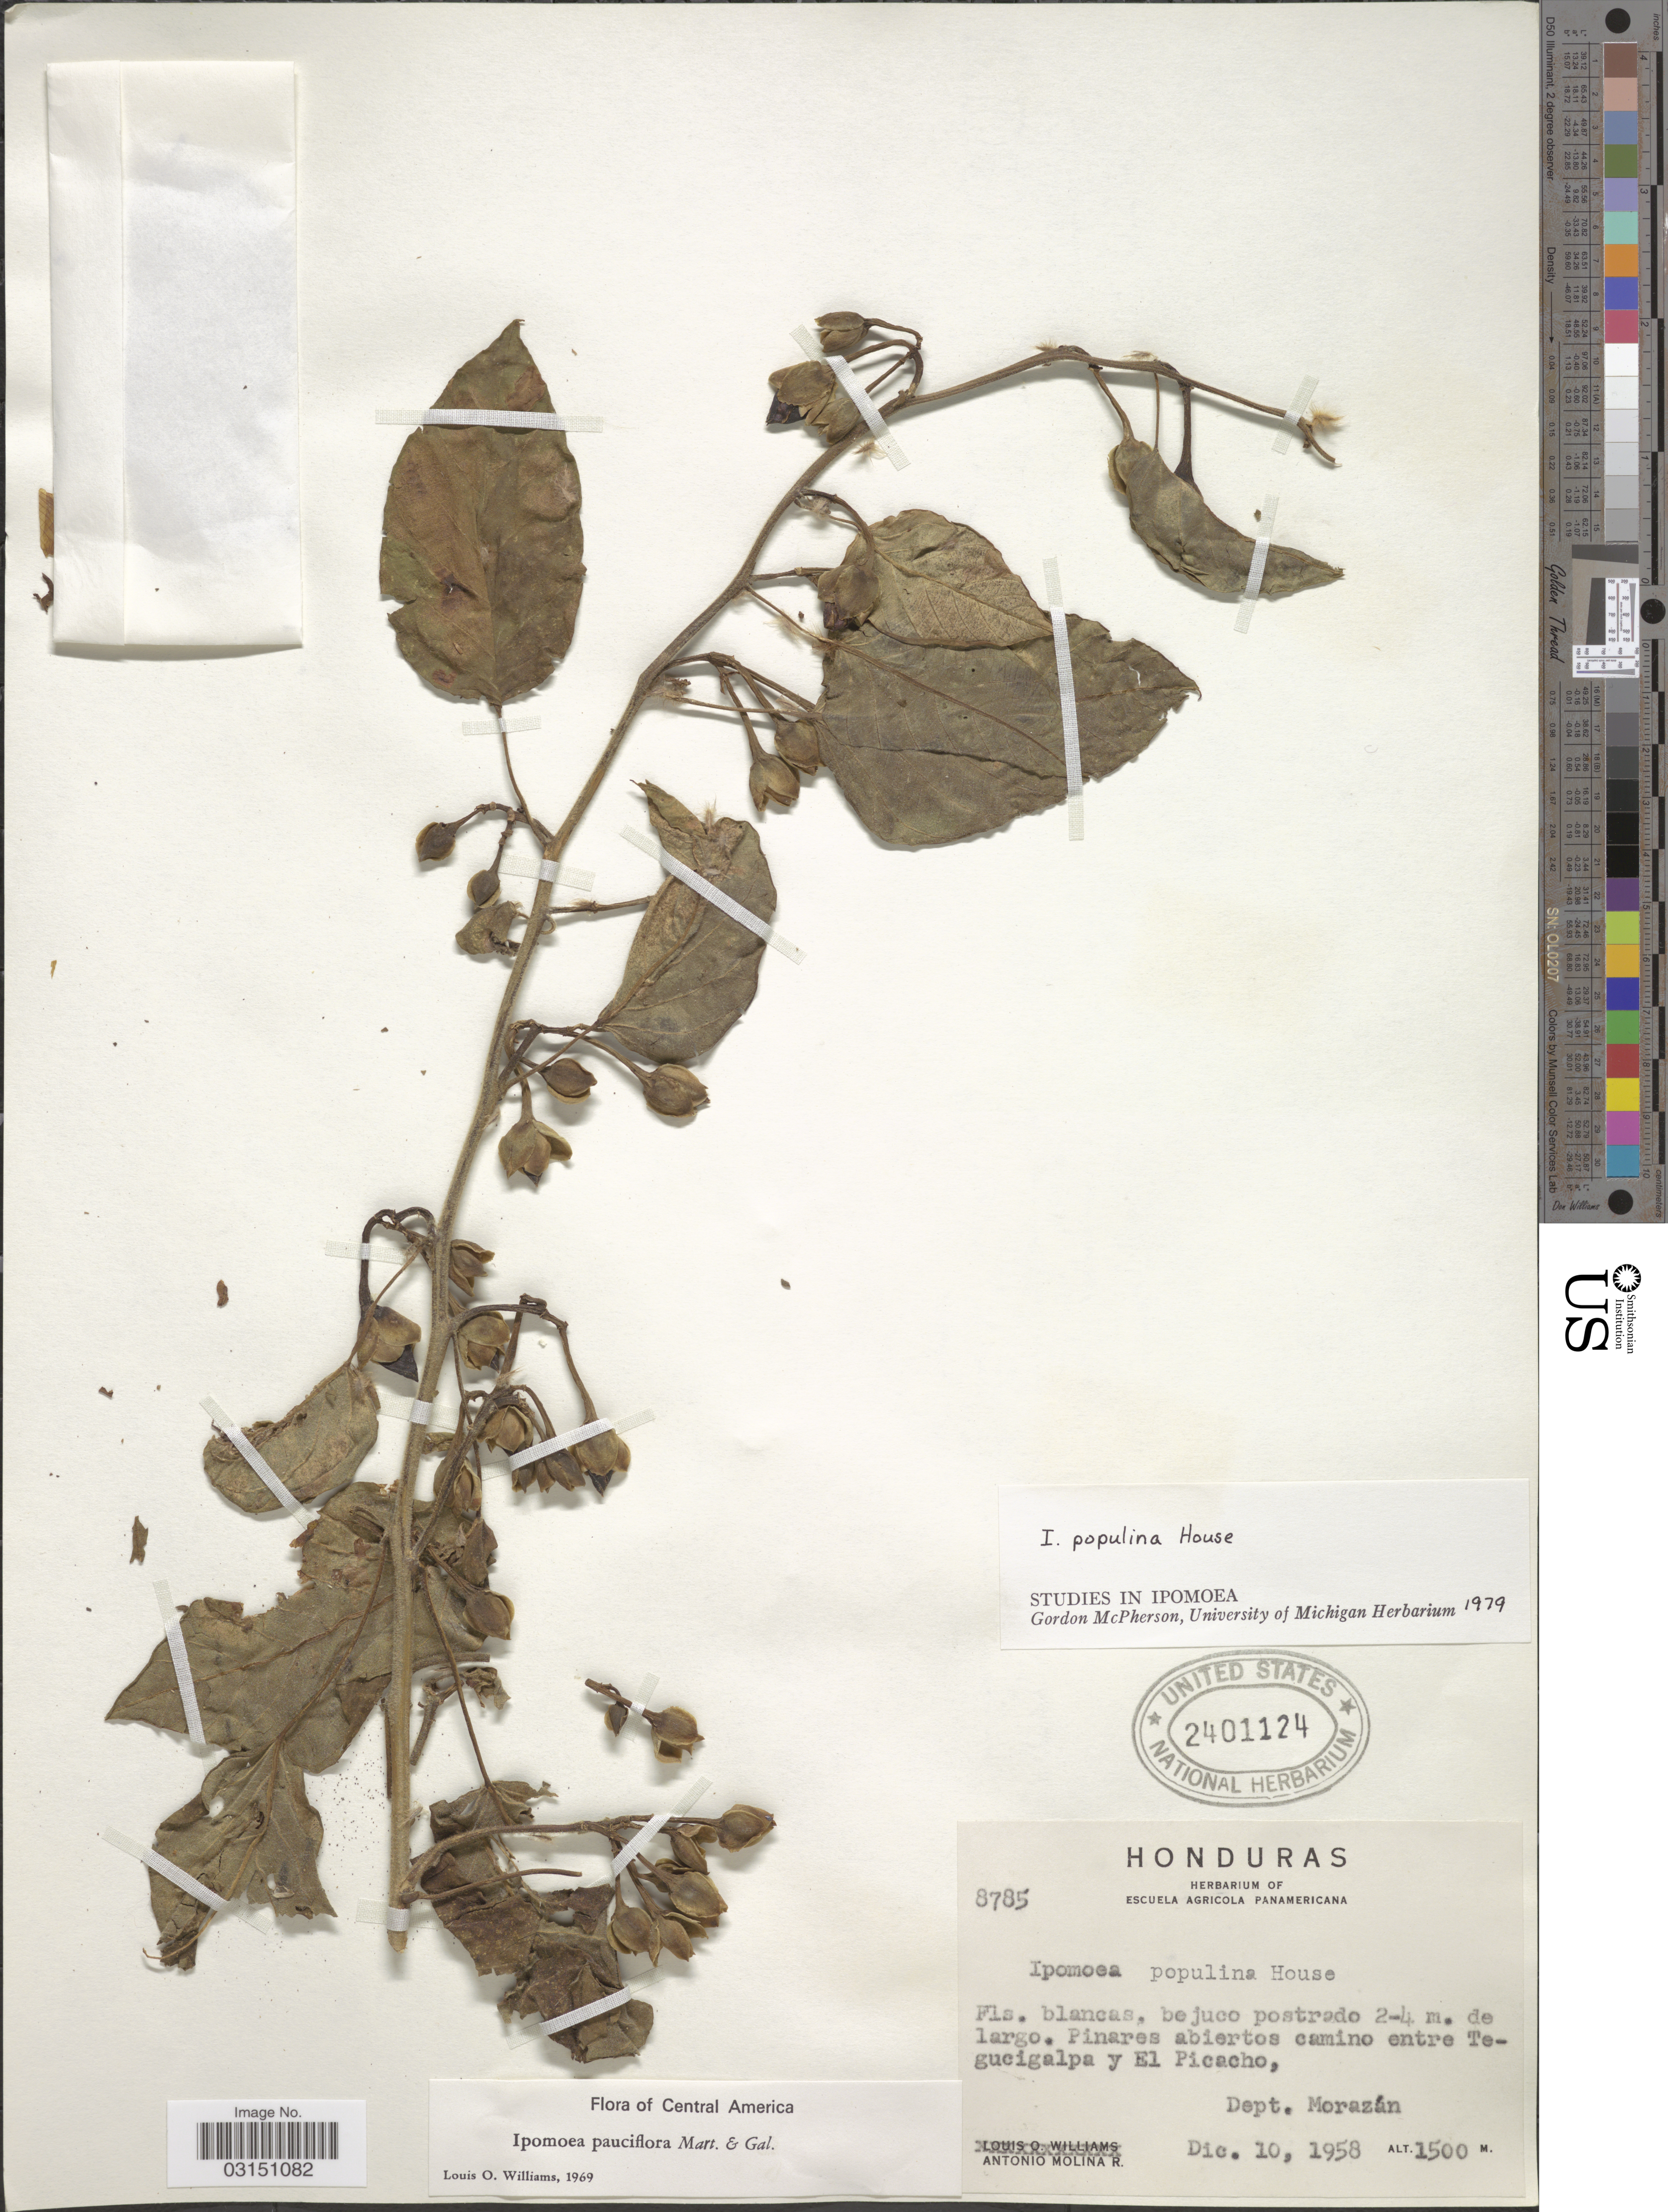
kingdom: Plantae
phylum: Tracheophyta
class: Magnoliopsida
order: Solanales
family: Convolvulaceae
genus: Ipomoea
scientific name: Ipomoea populina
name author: House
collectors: A. Molina R.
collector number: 8785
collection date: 1958-12-10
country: Honduras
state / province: Fco. Morazán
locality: Pinares camino entre Tegucigalpa y El Picacho, Dept. Morazán.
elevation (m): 1500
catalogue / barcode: US 2401124